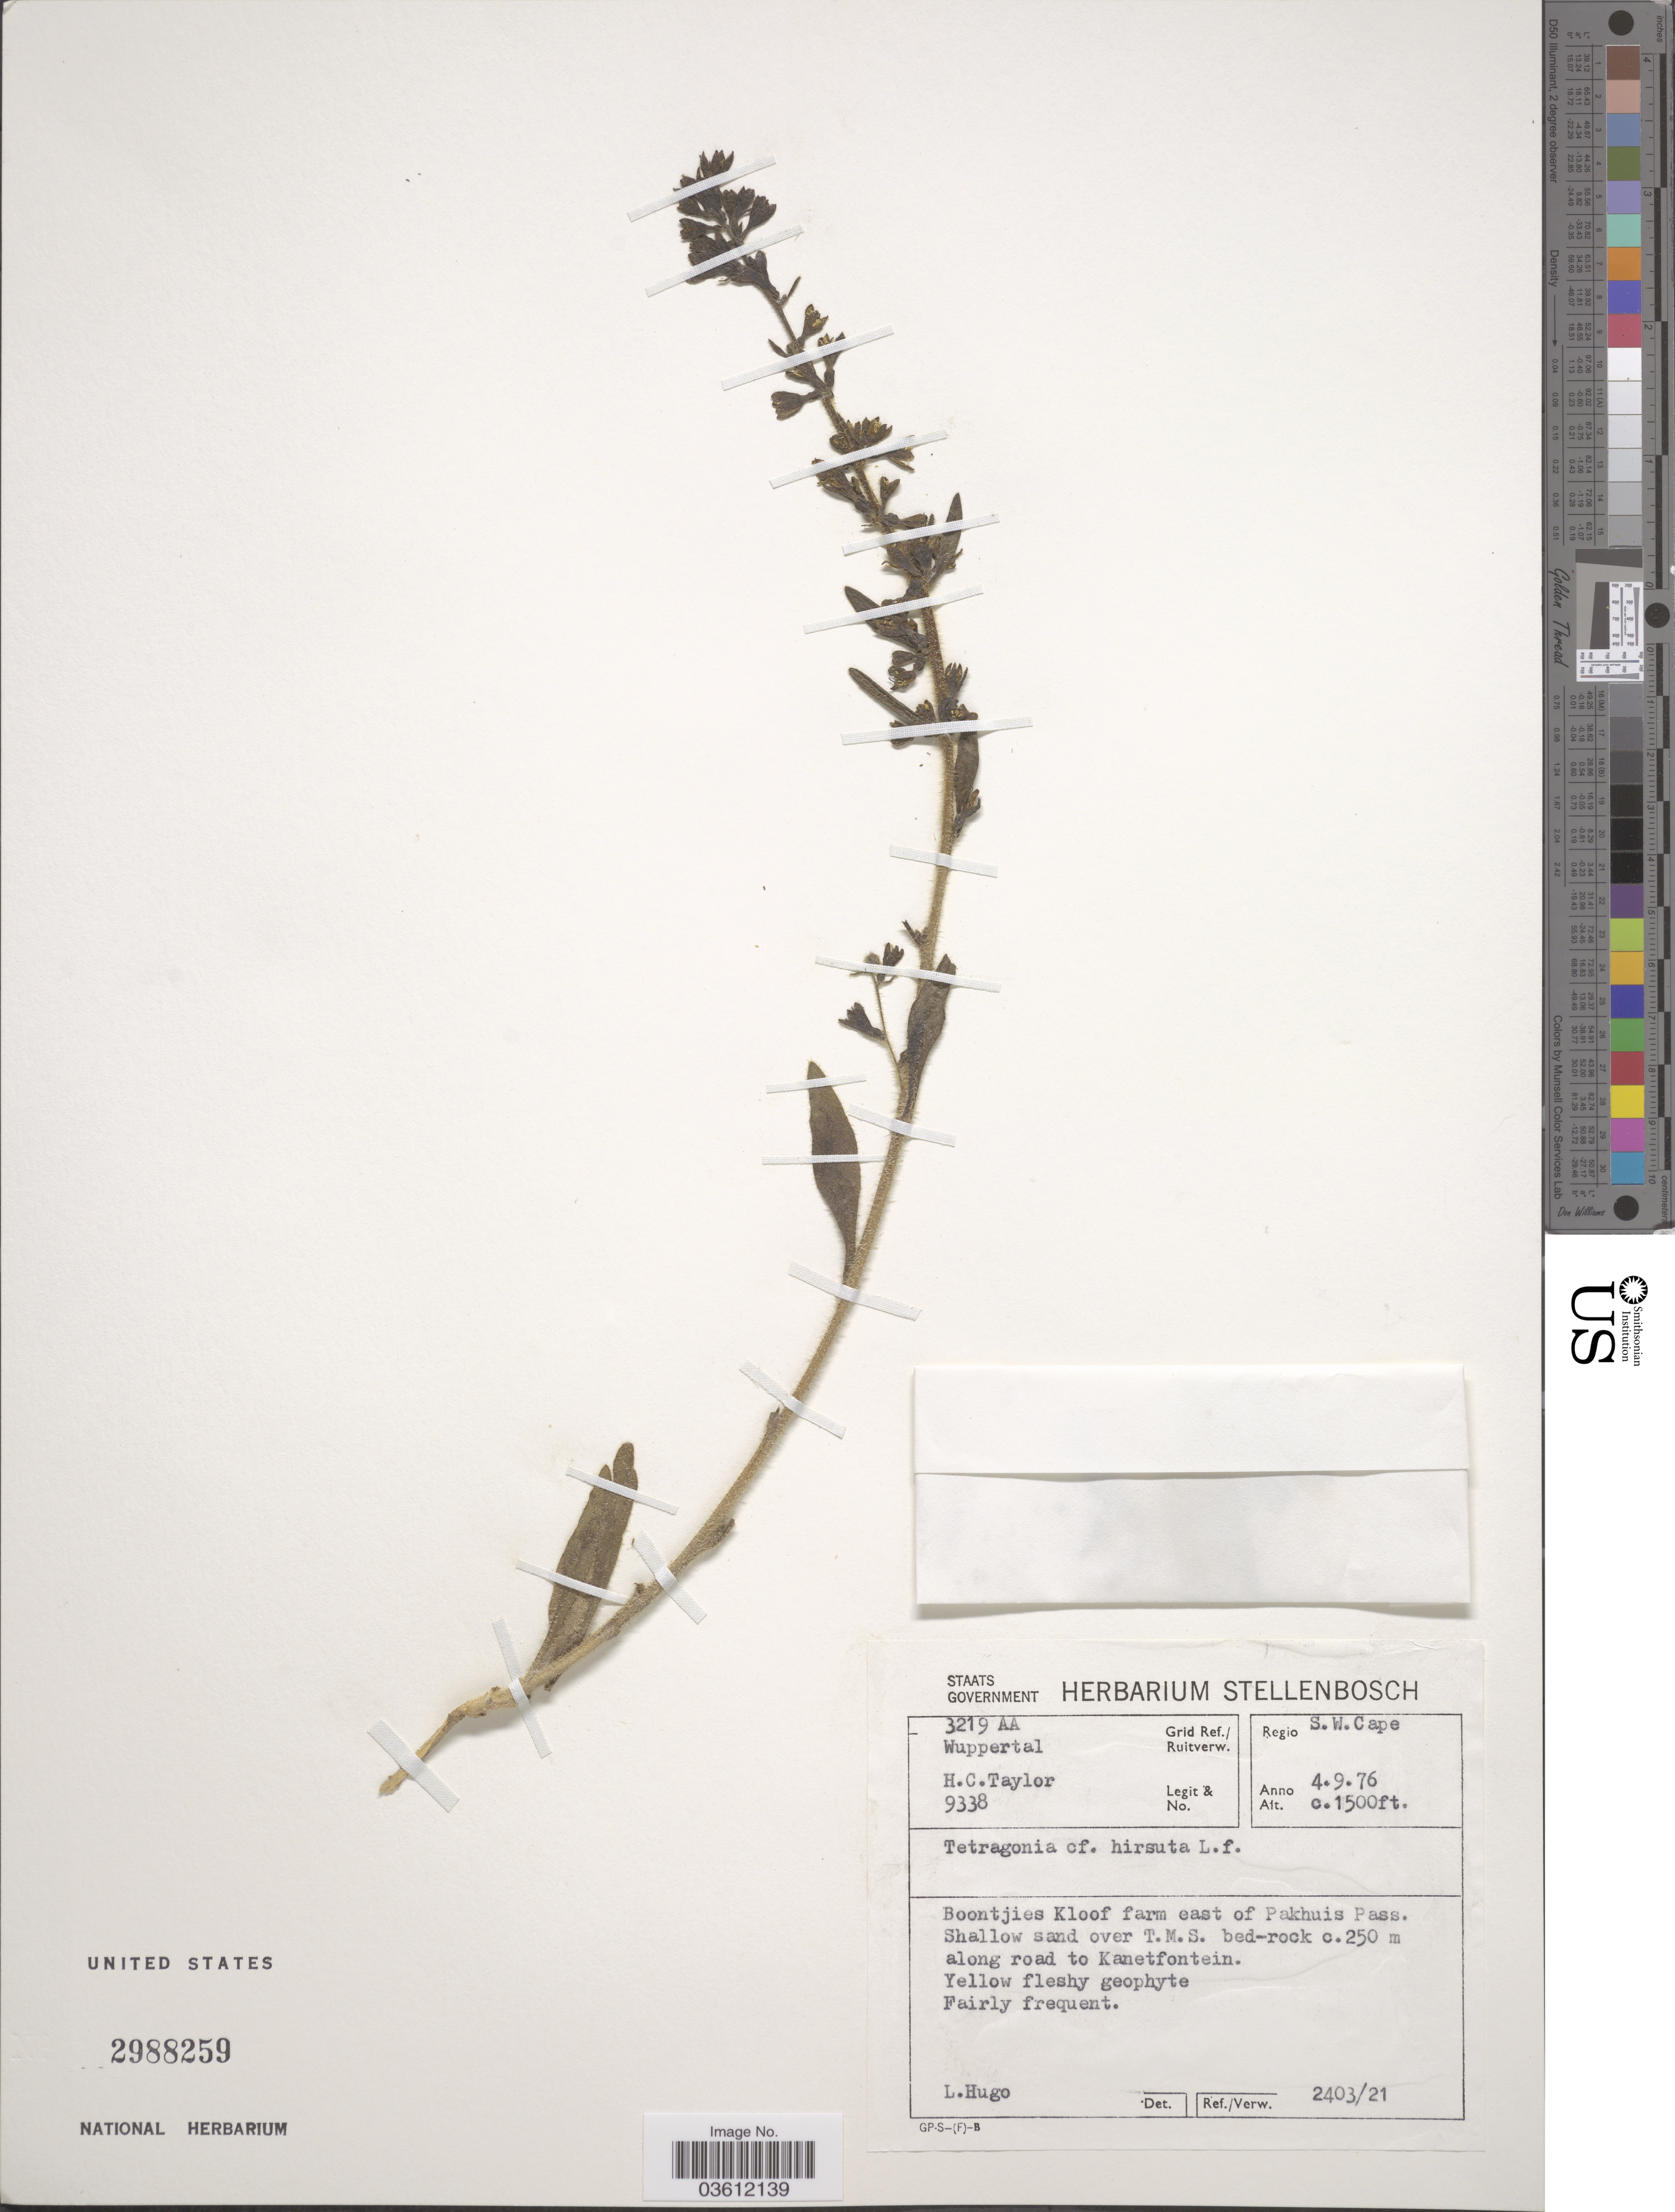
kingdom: Plantae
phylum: Tracheophyta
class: Magnoliopsida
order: Caryophyllales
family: Aizoaceae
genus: Tetragonia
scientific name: Tetragonia hirsuta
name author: L.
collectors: H. Taylor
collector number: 9338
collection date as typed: Transcribed d/m/y: 4/9/76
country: South Africa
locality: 3219 AA Grid Ref./ Ruitverw. Regio S. W. Cape. Boontjies Kloof farm east of Pakhuis Pass.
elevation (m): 457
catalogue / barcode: US 2988259